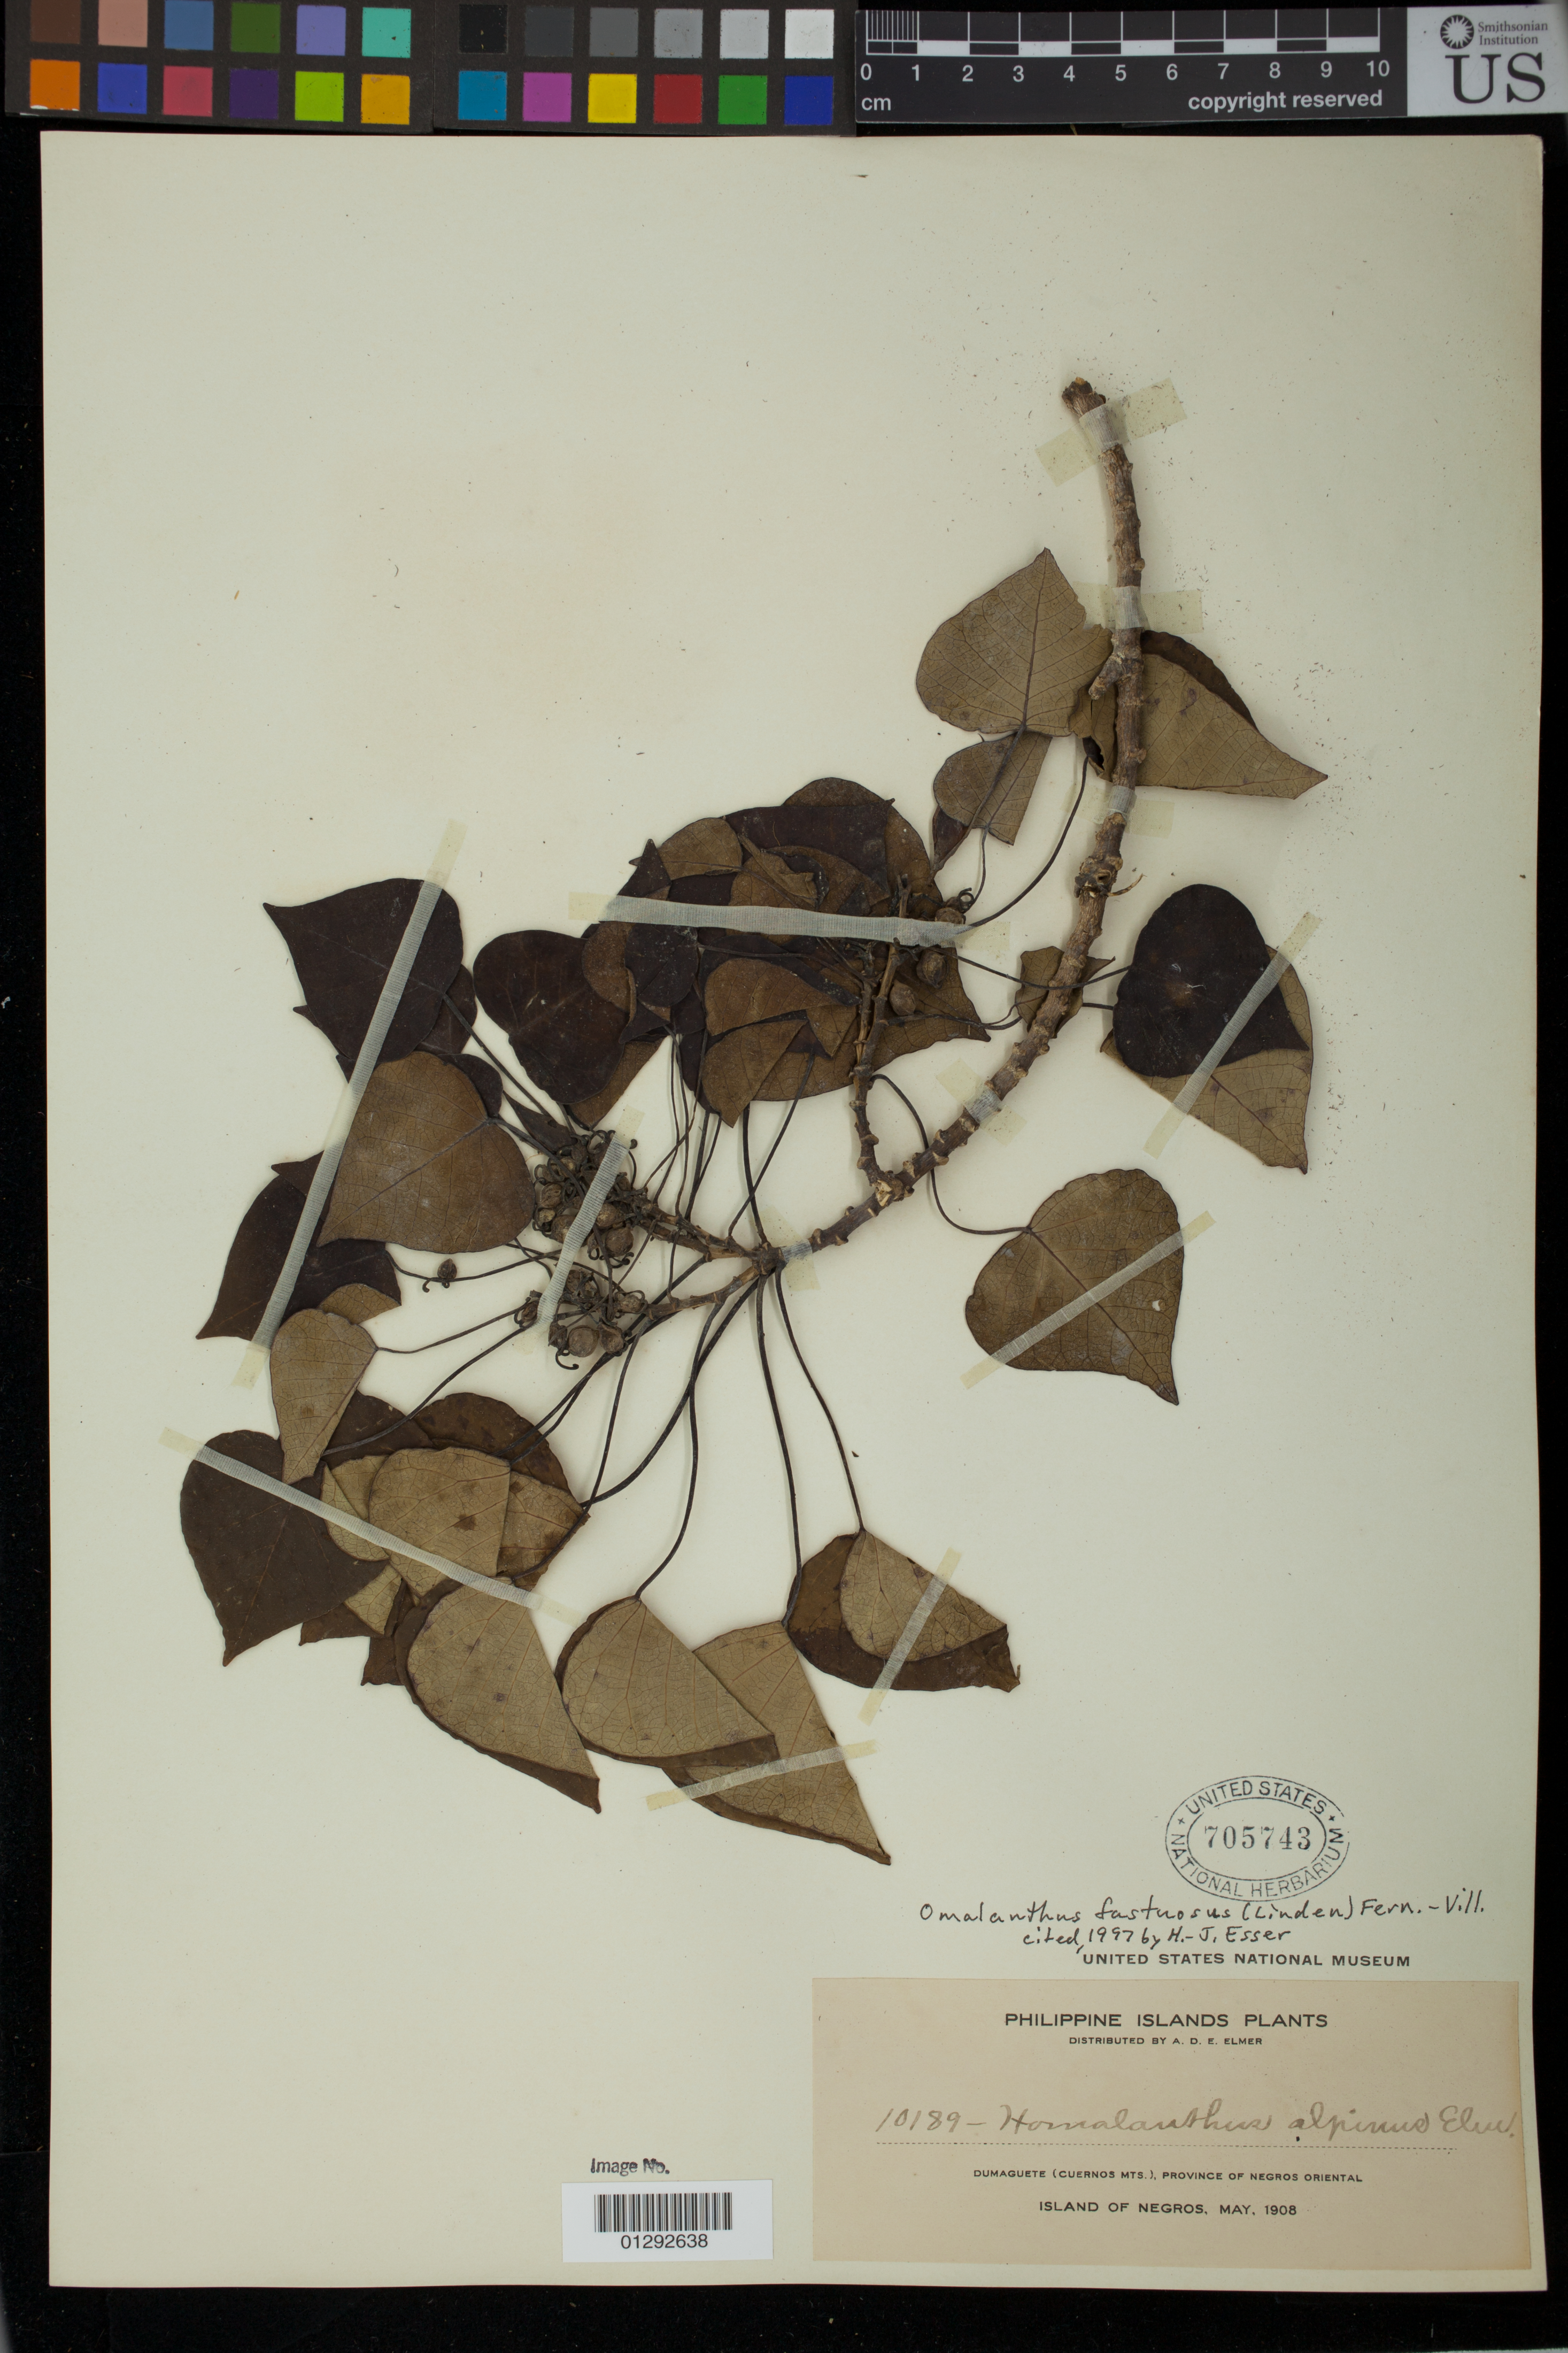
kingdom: Plantae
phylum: Tracheophyta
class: Magnoliopsida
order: Malpighiales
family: Euphorbiaceae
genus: Omalanthus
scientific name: Omalanthus fastuosus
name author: Fern.-Vill.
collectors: A. D. E. Elmer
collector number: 10189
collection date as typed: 1908-05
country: Philippines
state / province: Central Visayas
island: Negros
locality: Dumaguete (Cuernos Mts.), Province of Negros Oriental. Island of Negros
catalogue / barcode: US 705743